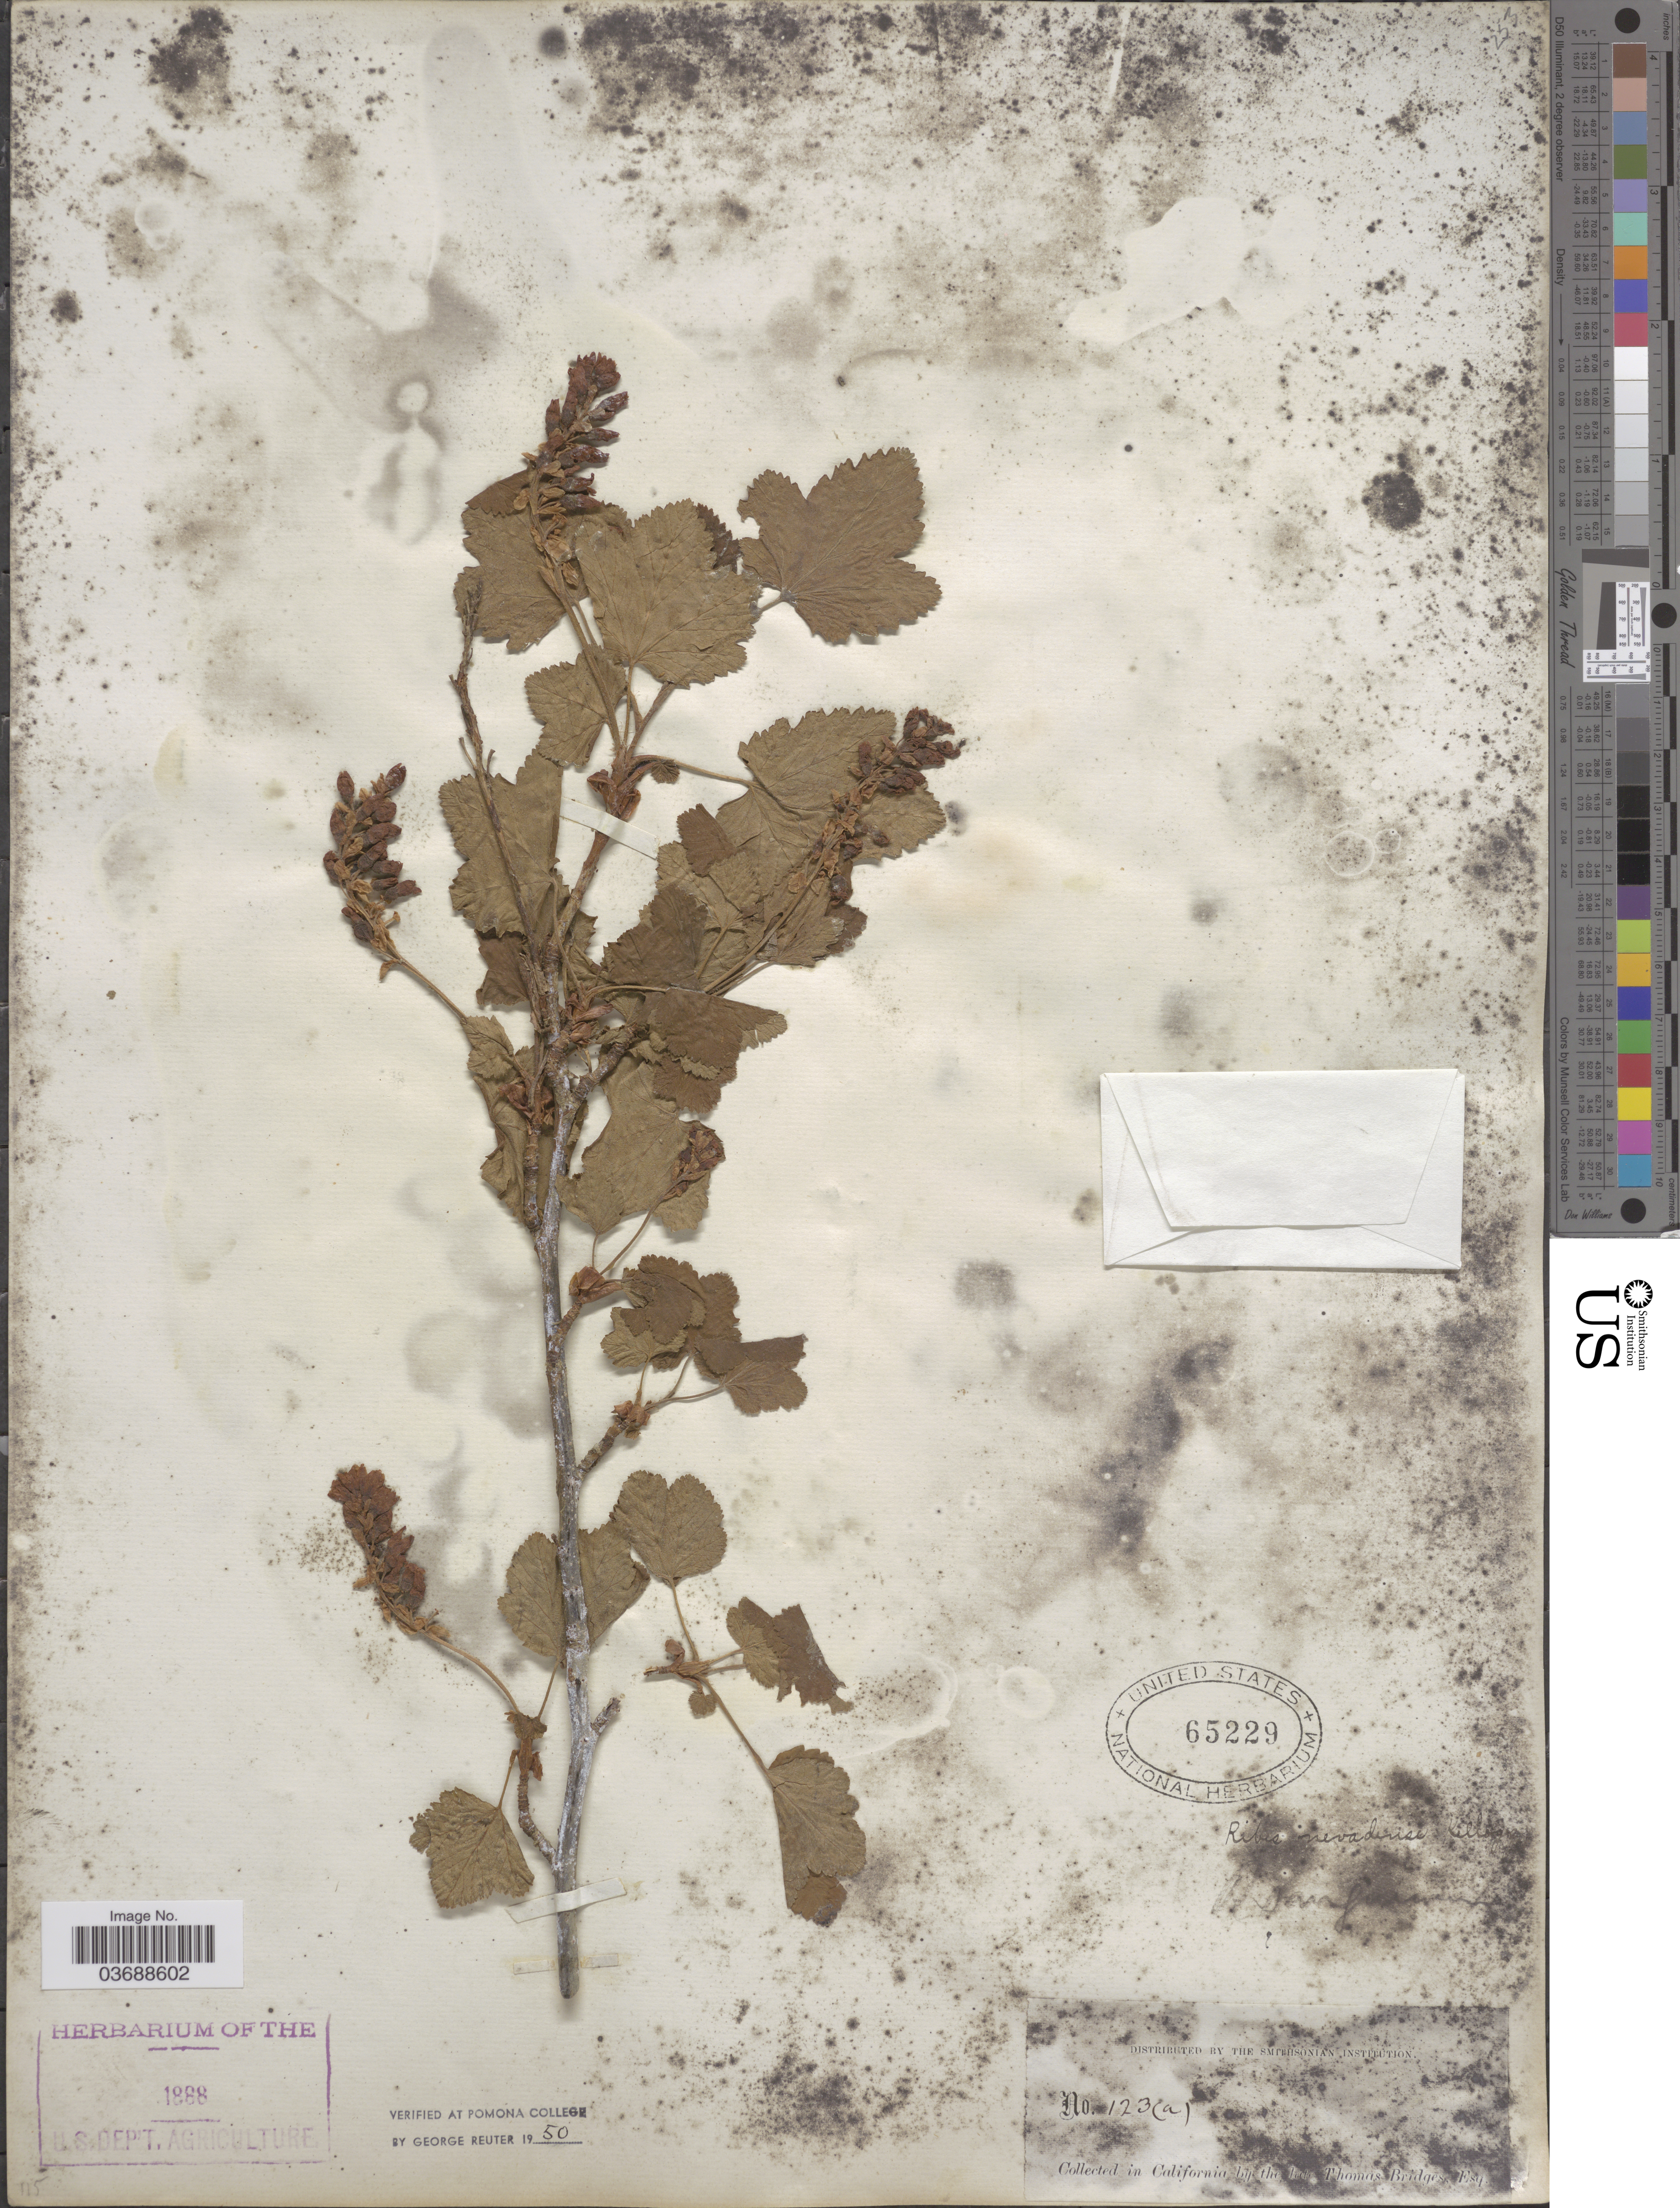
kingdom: Plantae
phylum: Tracheophyta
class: Magnoliopsida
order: Saxifragales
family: Grossulariaceae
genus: Ribes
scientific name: Ribes nevadense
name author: Kellogg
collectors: T. Bridges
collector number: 123(a)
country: United States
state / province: California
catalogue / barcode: US 65229